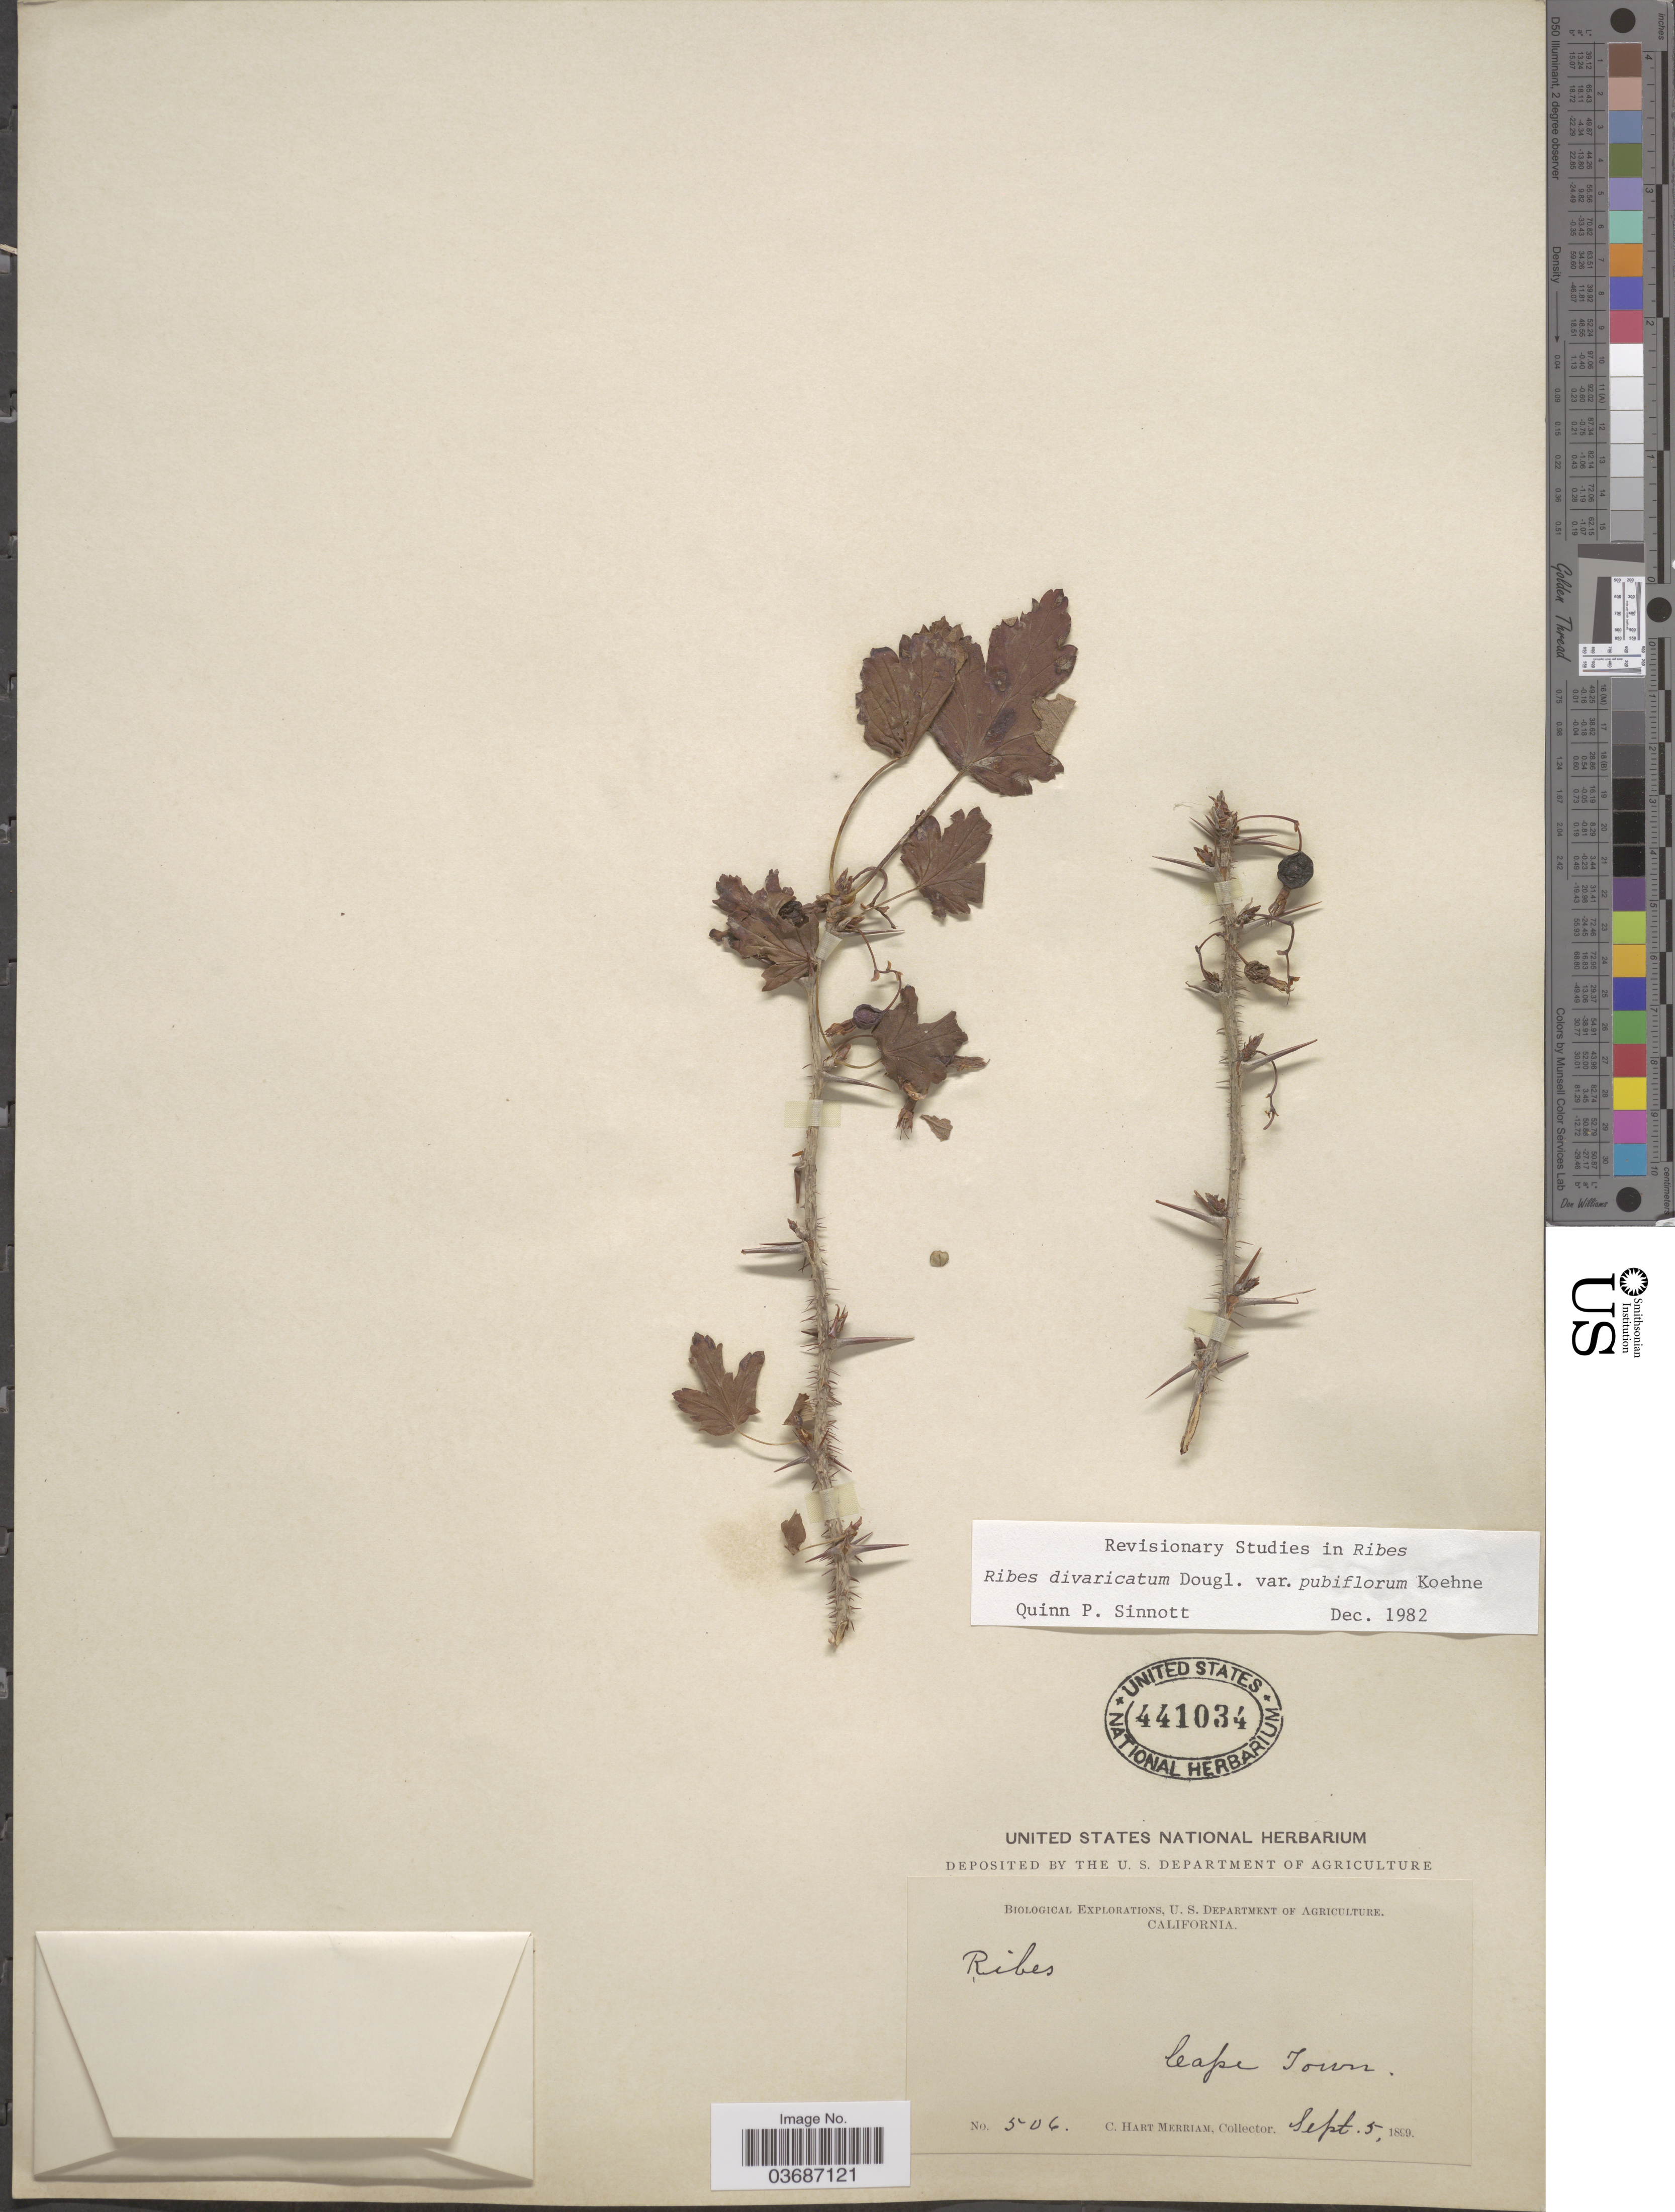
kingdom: Plantae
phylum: Tracheophyta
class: Magnoliopsida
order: Saxifragales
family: Grossulariaceae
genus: Ribes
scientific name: Ribes divaricatum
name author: Douglas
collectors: C. Merriam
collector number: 506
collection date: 1899-09-05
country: United States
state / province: California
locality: Biological Explorations. Cape Town.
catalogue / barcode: US 441034